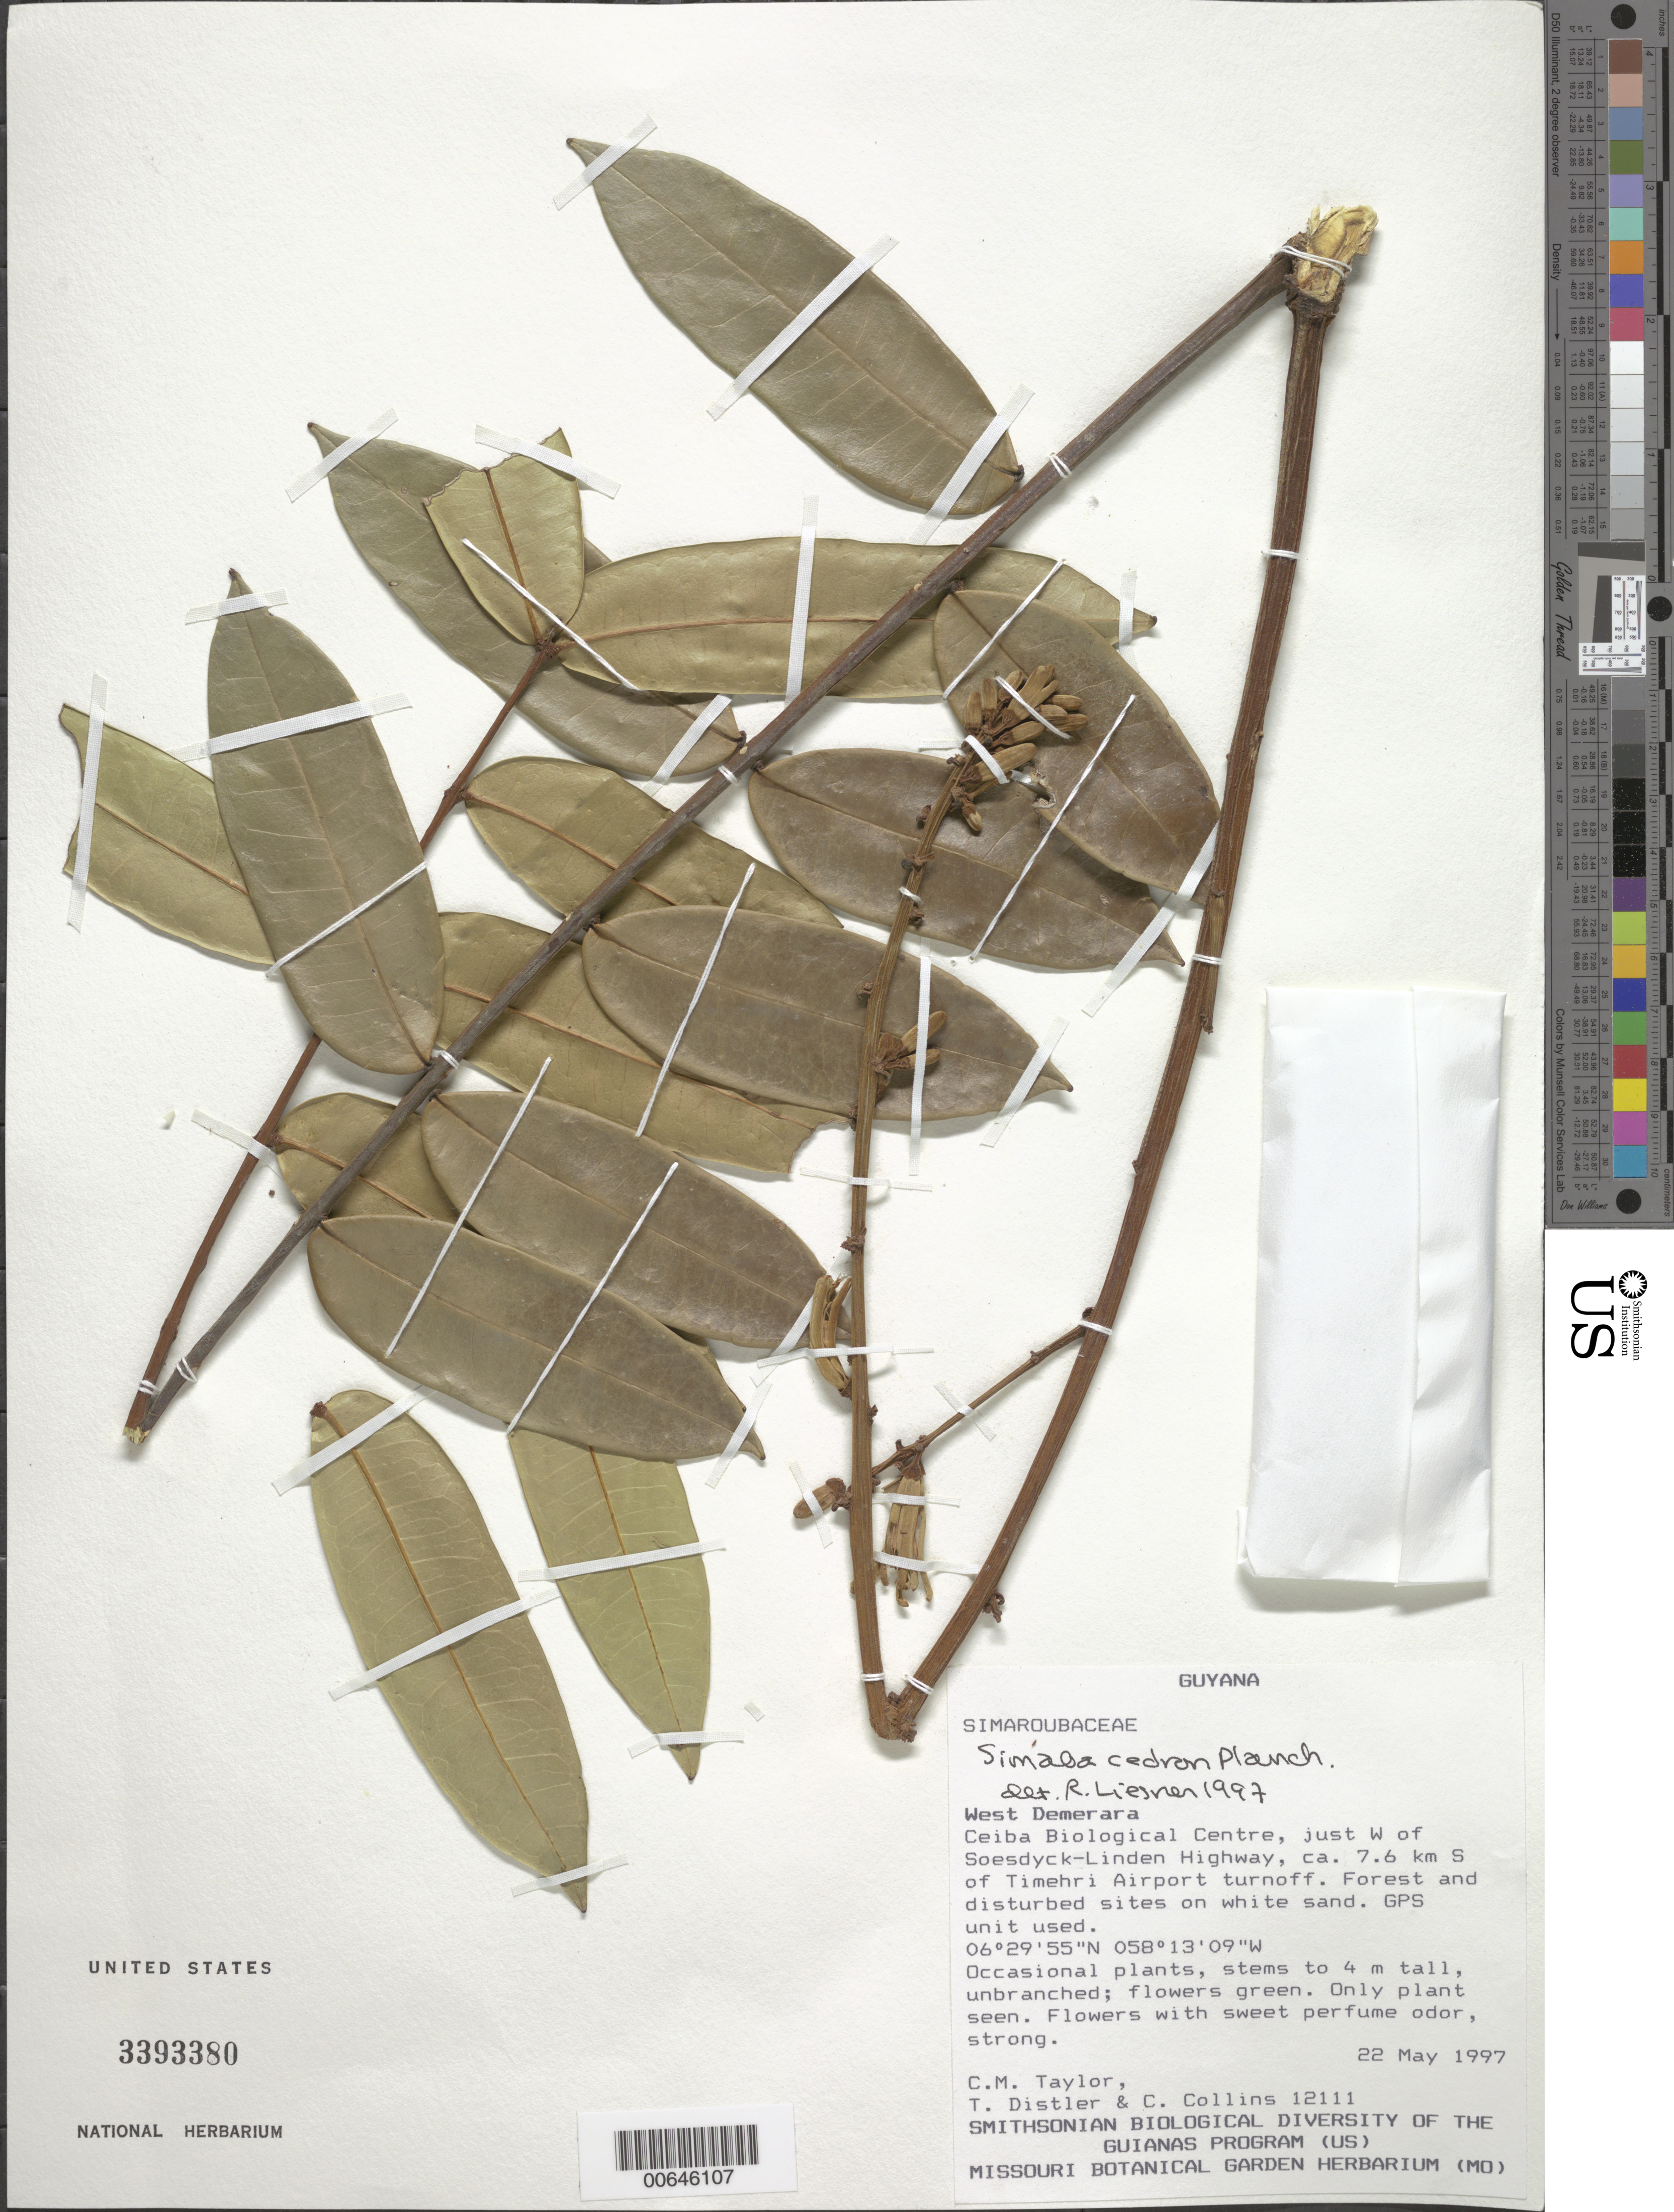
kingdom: Plantae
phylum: Tracheophyta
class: Magnoliopsida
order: Sapindales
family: Simaroubaceae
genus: Homalolepis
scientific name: Homalolepis cedron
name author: (Planch.) Devecchi & Pirani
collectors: C. M. Taylor, T. Distler & C. Collins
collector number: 12111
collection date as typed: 22 May 1997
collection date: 1997-05-22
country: Guyana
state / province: Demerara-Mahaica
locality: Ceiba Biological Centre, just W of Soesdyck-Linden Hwy, ca. 7.6 km S of Timehri Airport turnoff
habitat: Forest & disturbed sites on white sand. Occasional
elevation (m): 15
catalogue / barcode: US 3393380